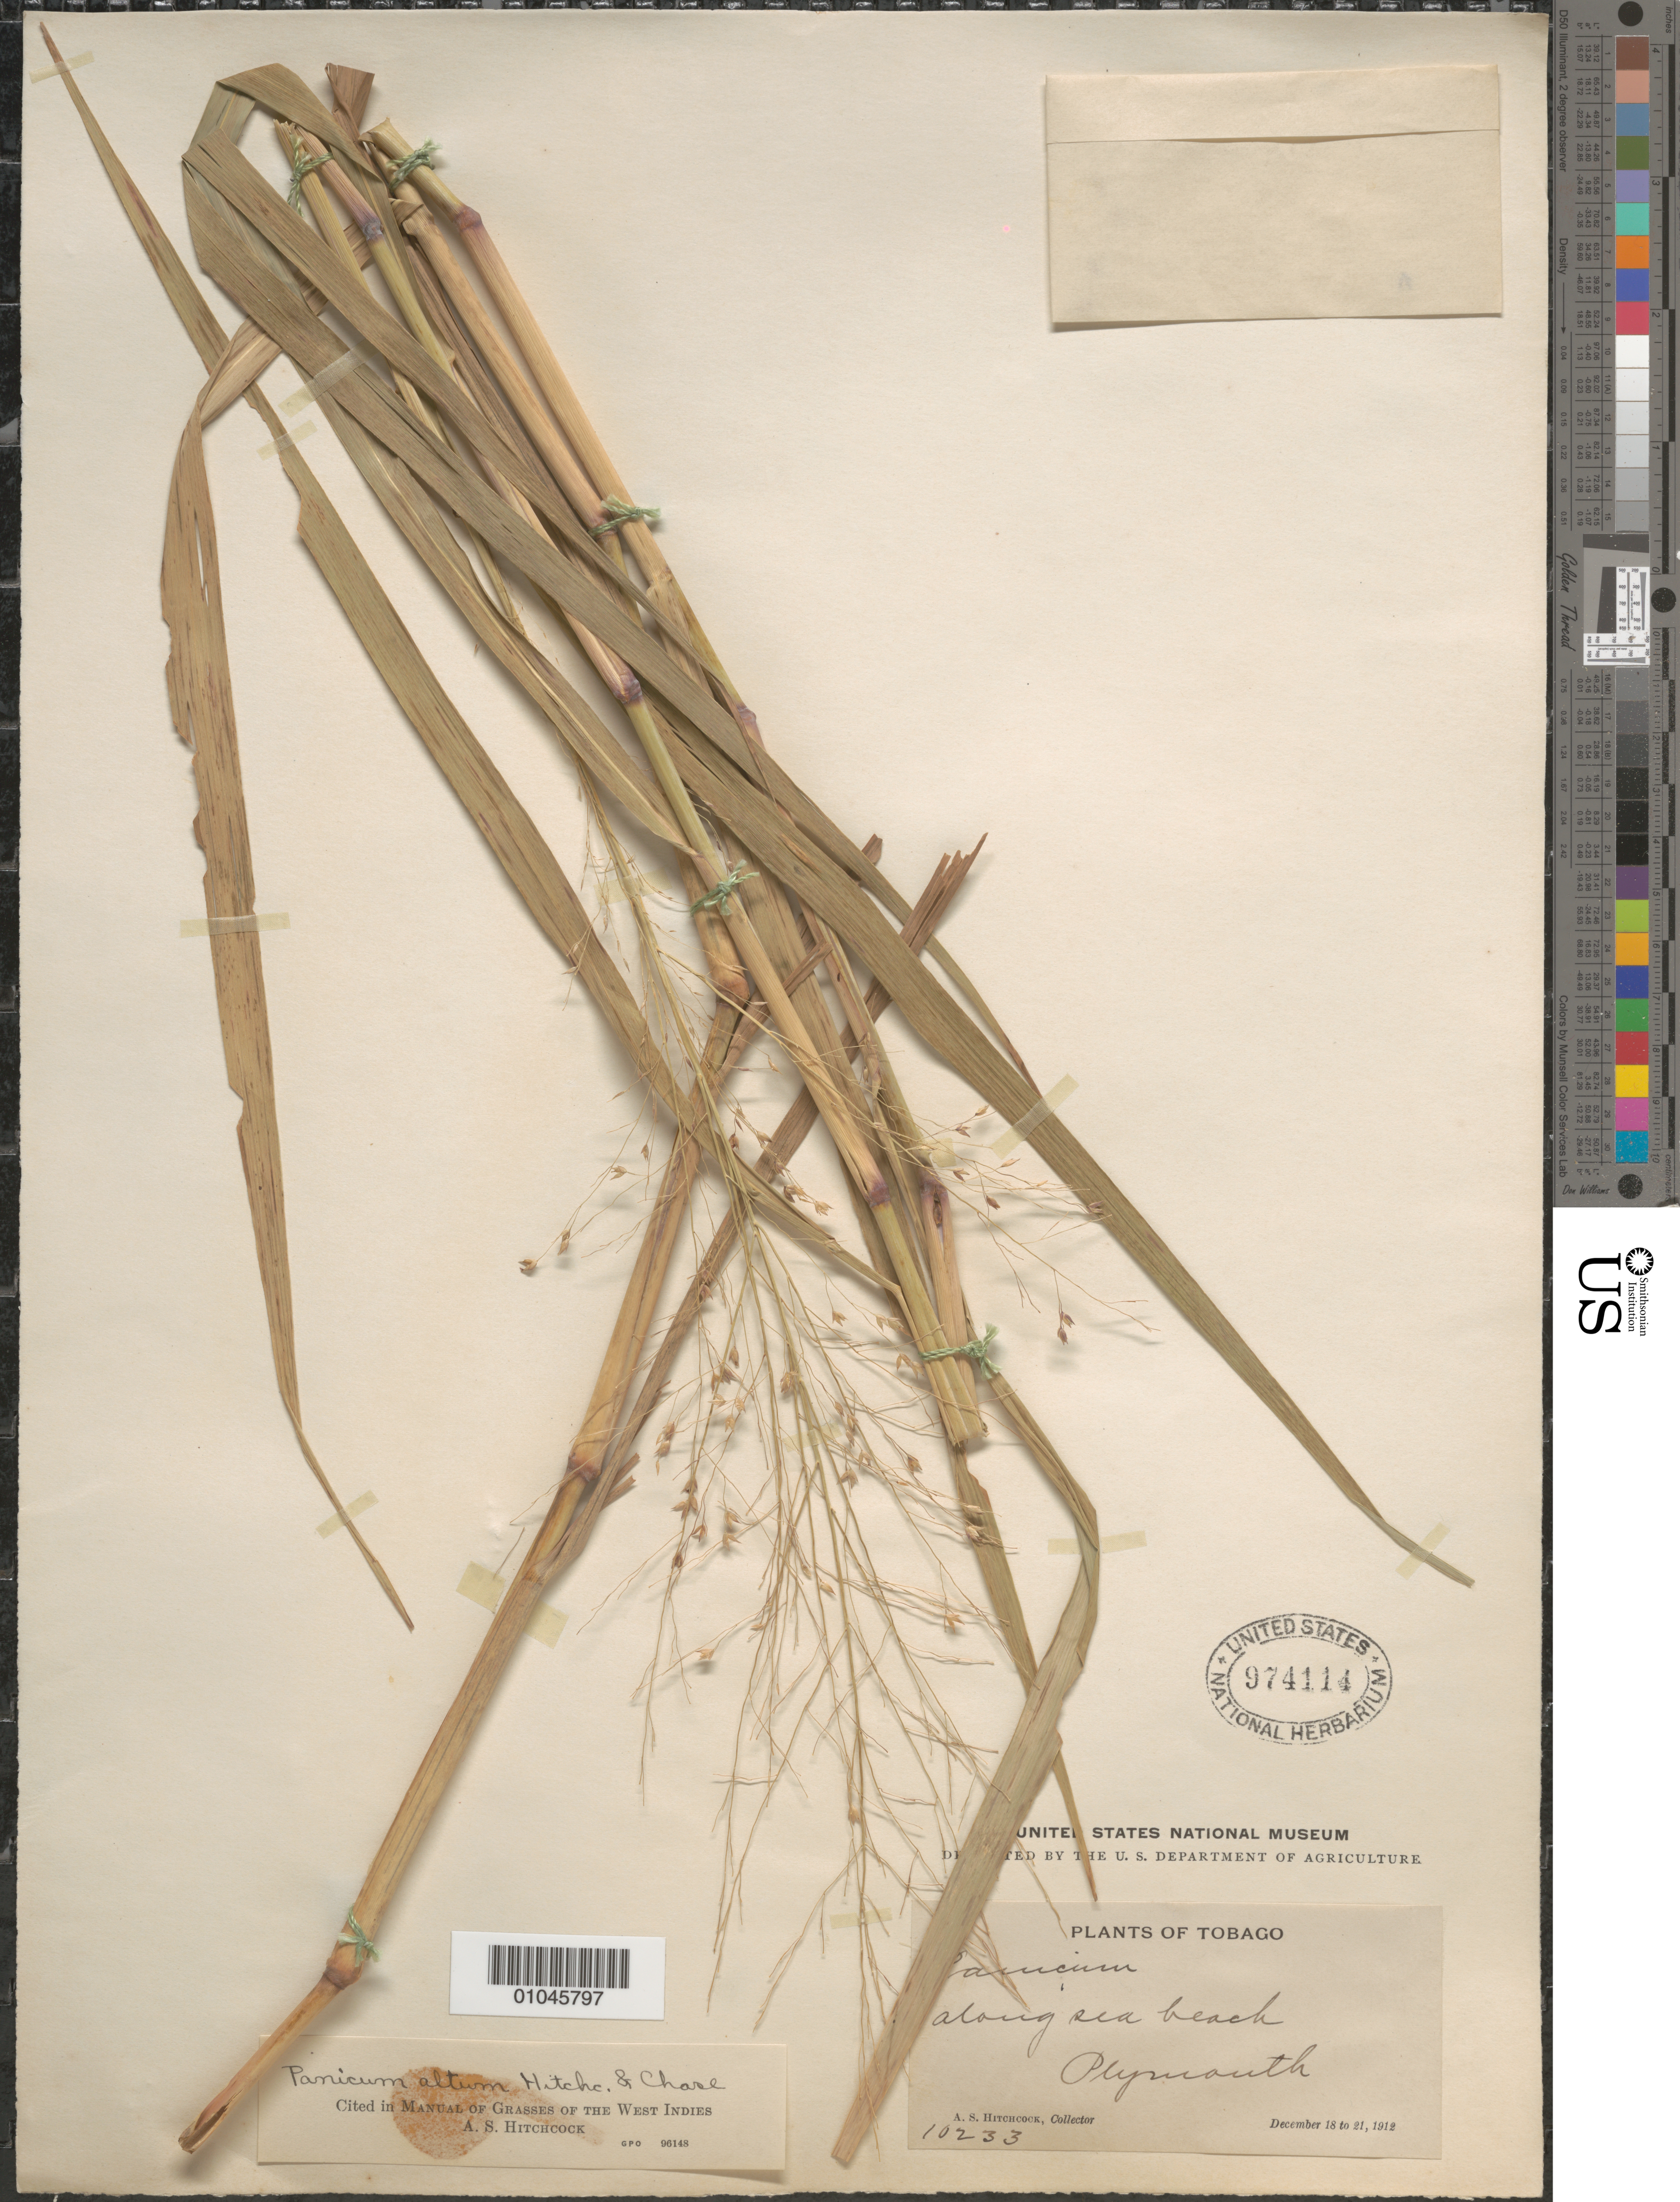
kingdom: Plantae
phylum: Tracheophyta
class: Liliopsida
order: Poales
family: Poaceae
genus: Panicum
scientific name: Panicum albemarlense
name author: Ashe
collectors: A. S. Hitchcock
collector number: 10233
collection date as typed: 18 Dec 1912 to 21 Dec 1912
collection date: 1912-12-18/1912-12-21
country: Trinidad and Tobago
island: Tobago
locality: Along sea beach. Plymouth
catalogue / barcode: US 974114